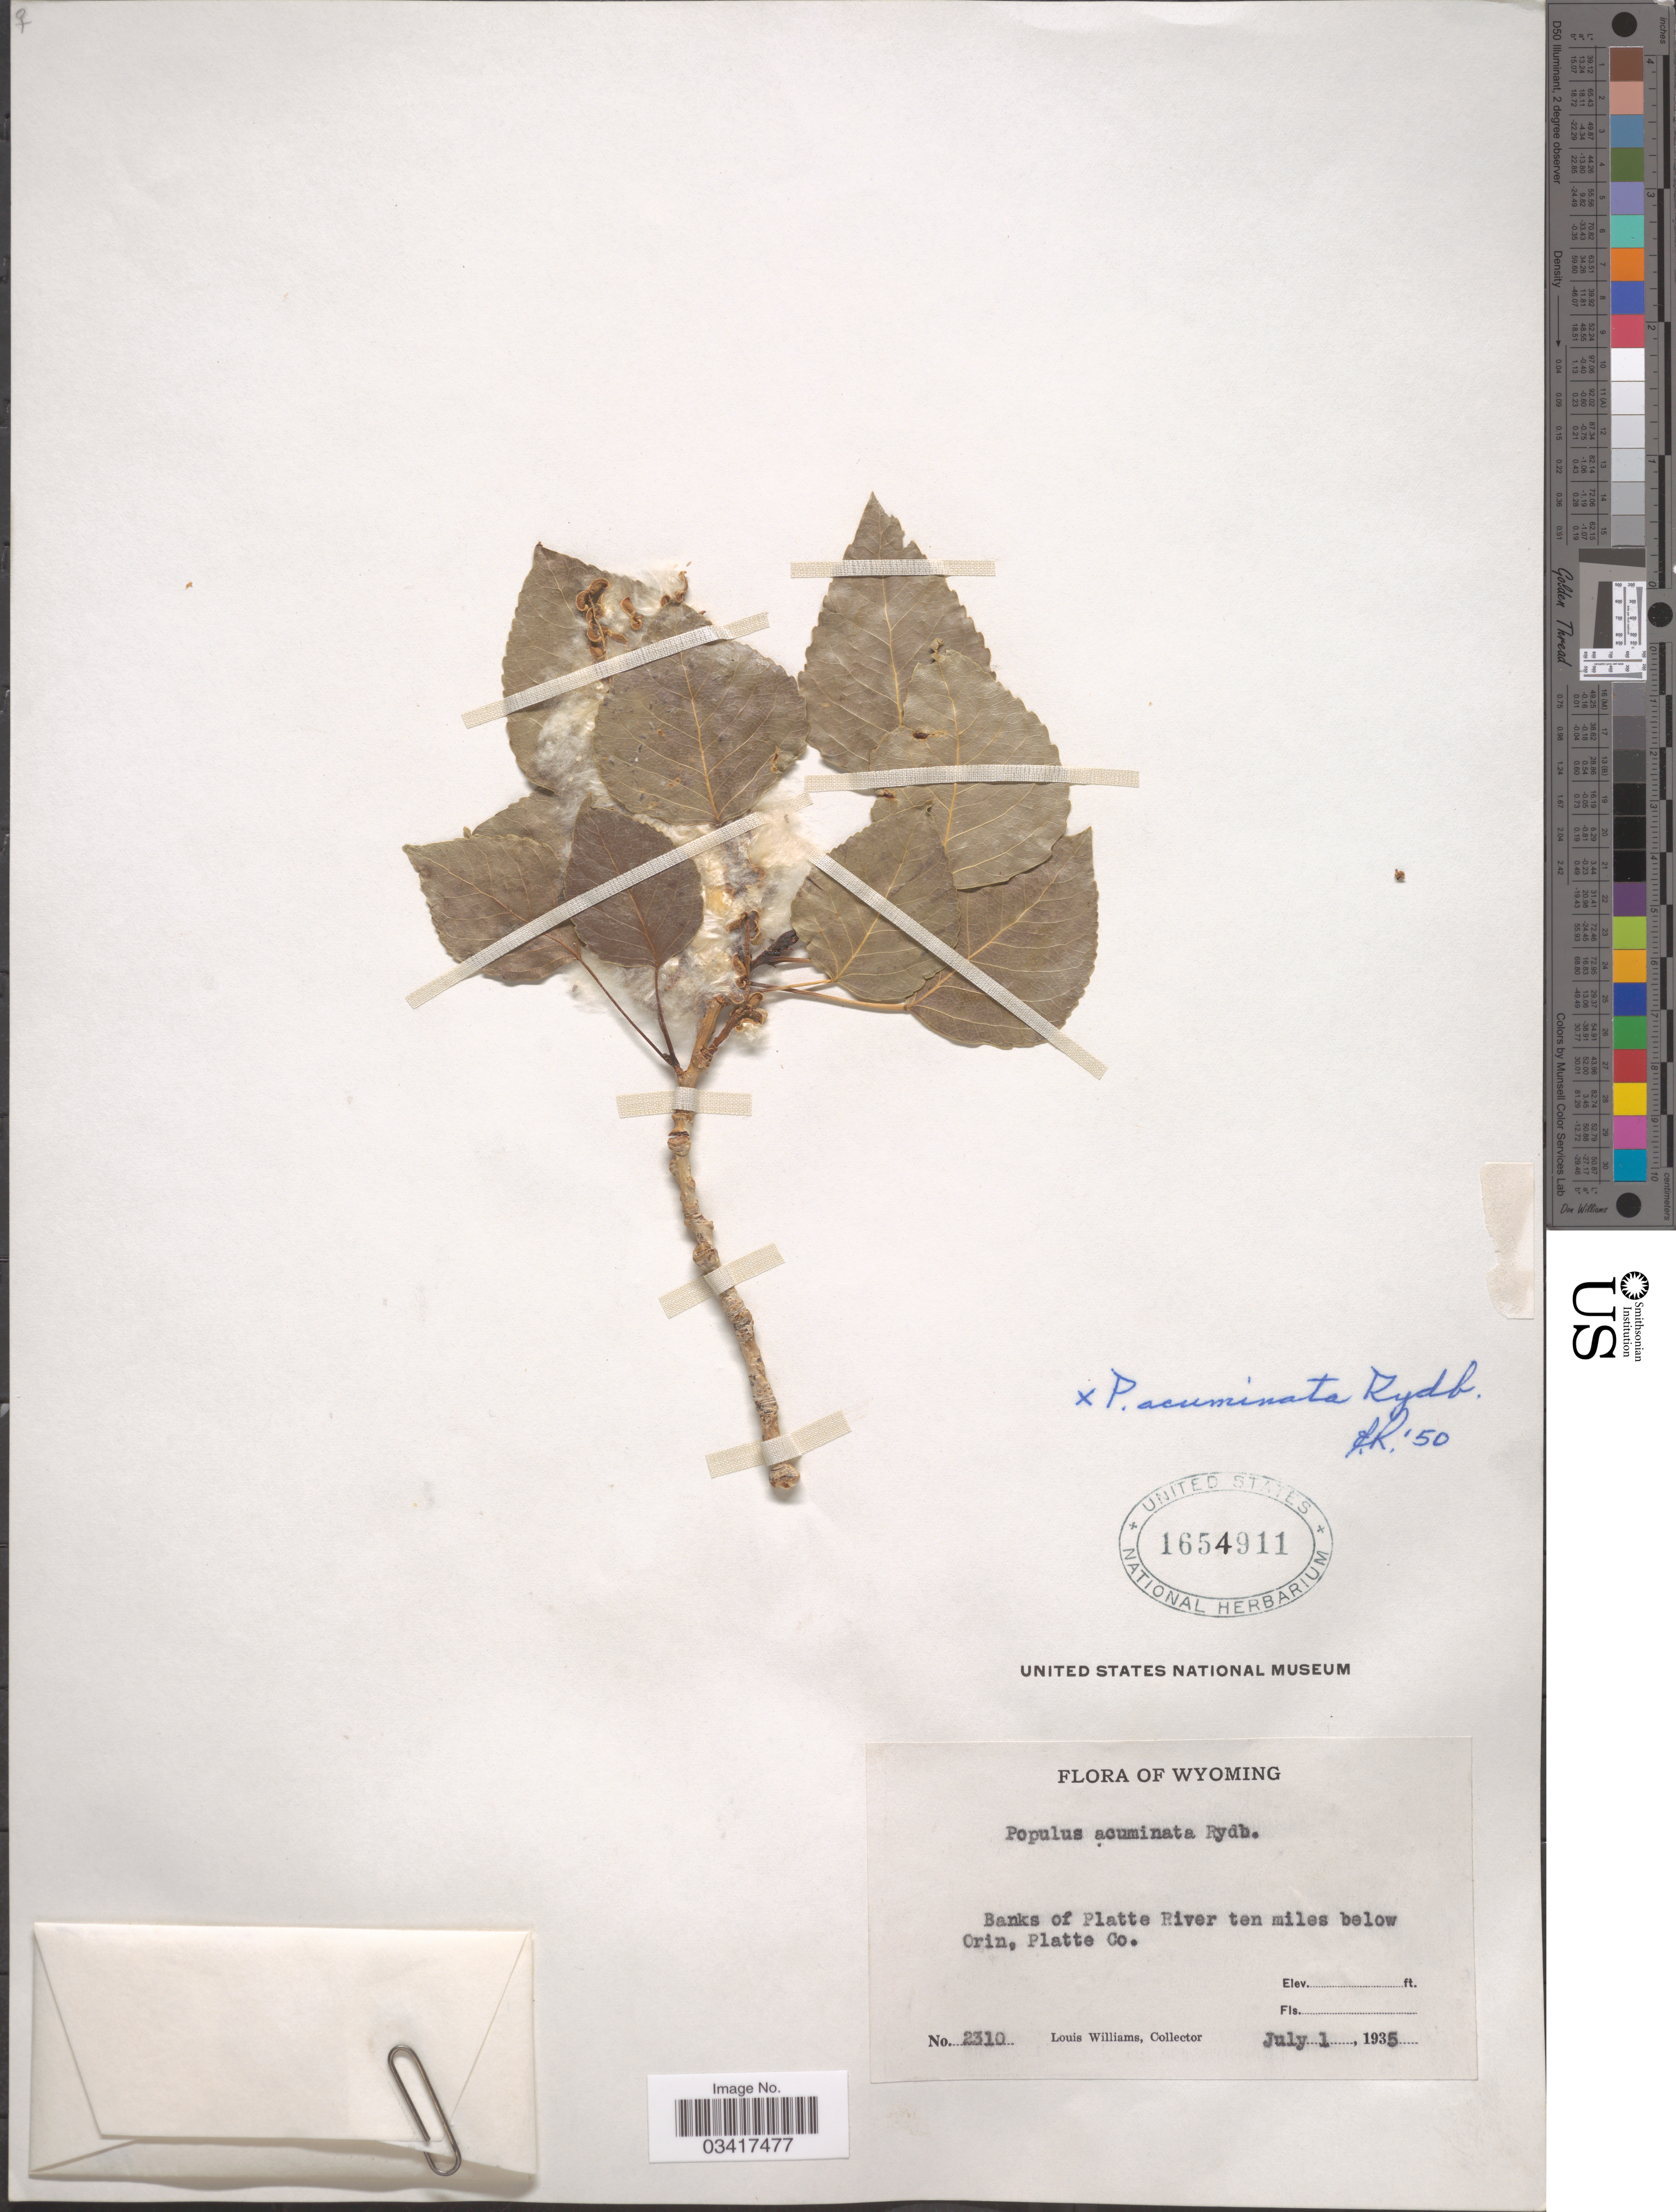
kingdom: Plantae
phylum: Tracheophyta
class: Magnoliopsida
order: Malpighiales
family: Salicaceae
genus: Populus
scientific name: Populus acuminata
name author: Rydb.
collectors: L. G. Williams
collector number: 2310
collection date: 1935-07-01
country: United States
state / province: Wyoming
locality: Banks of Platte River ten miles below Orin, Platte Co.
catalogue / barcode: US 1654911